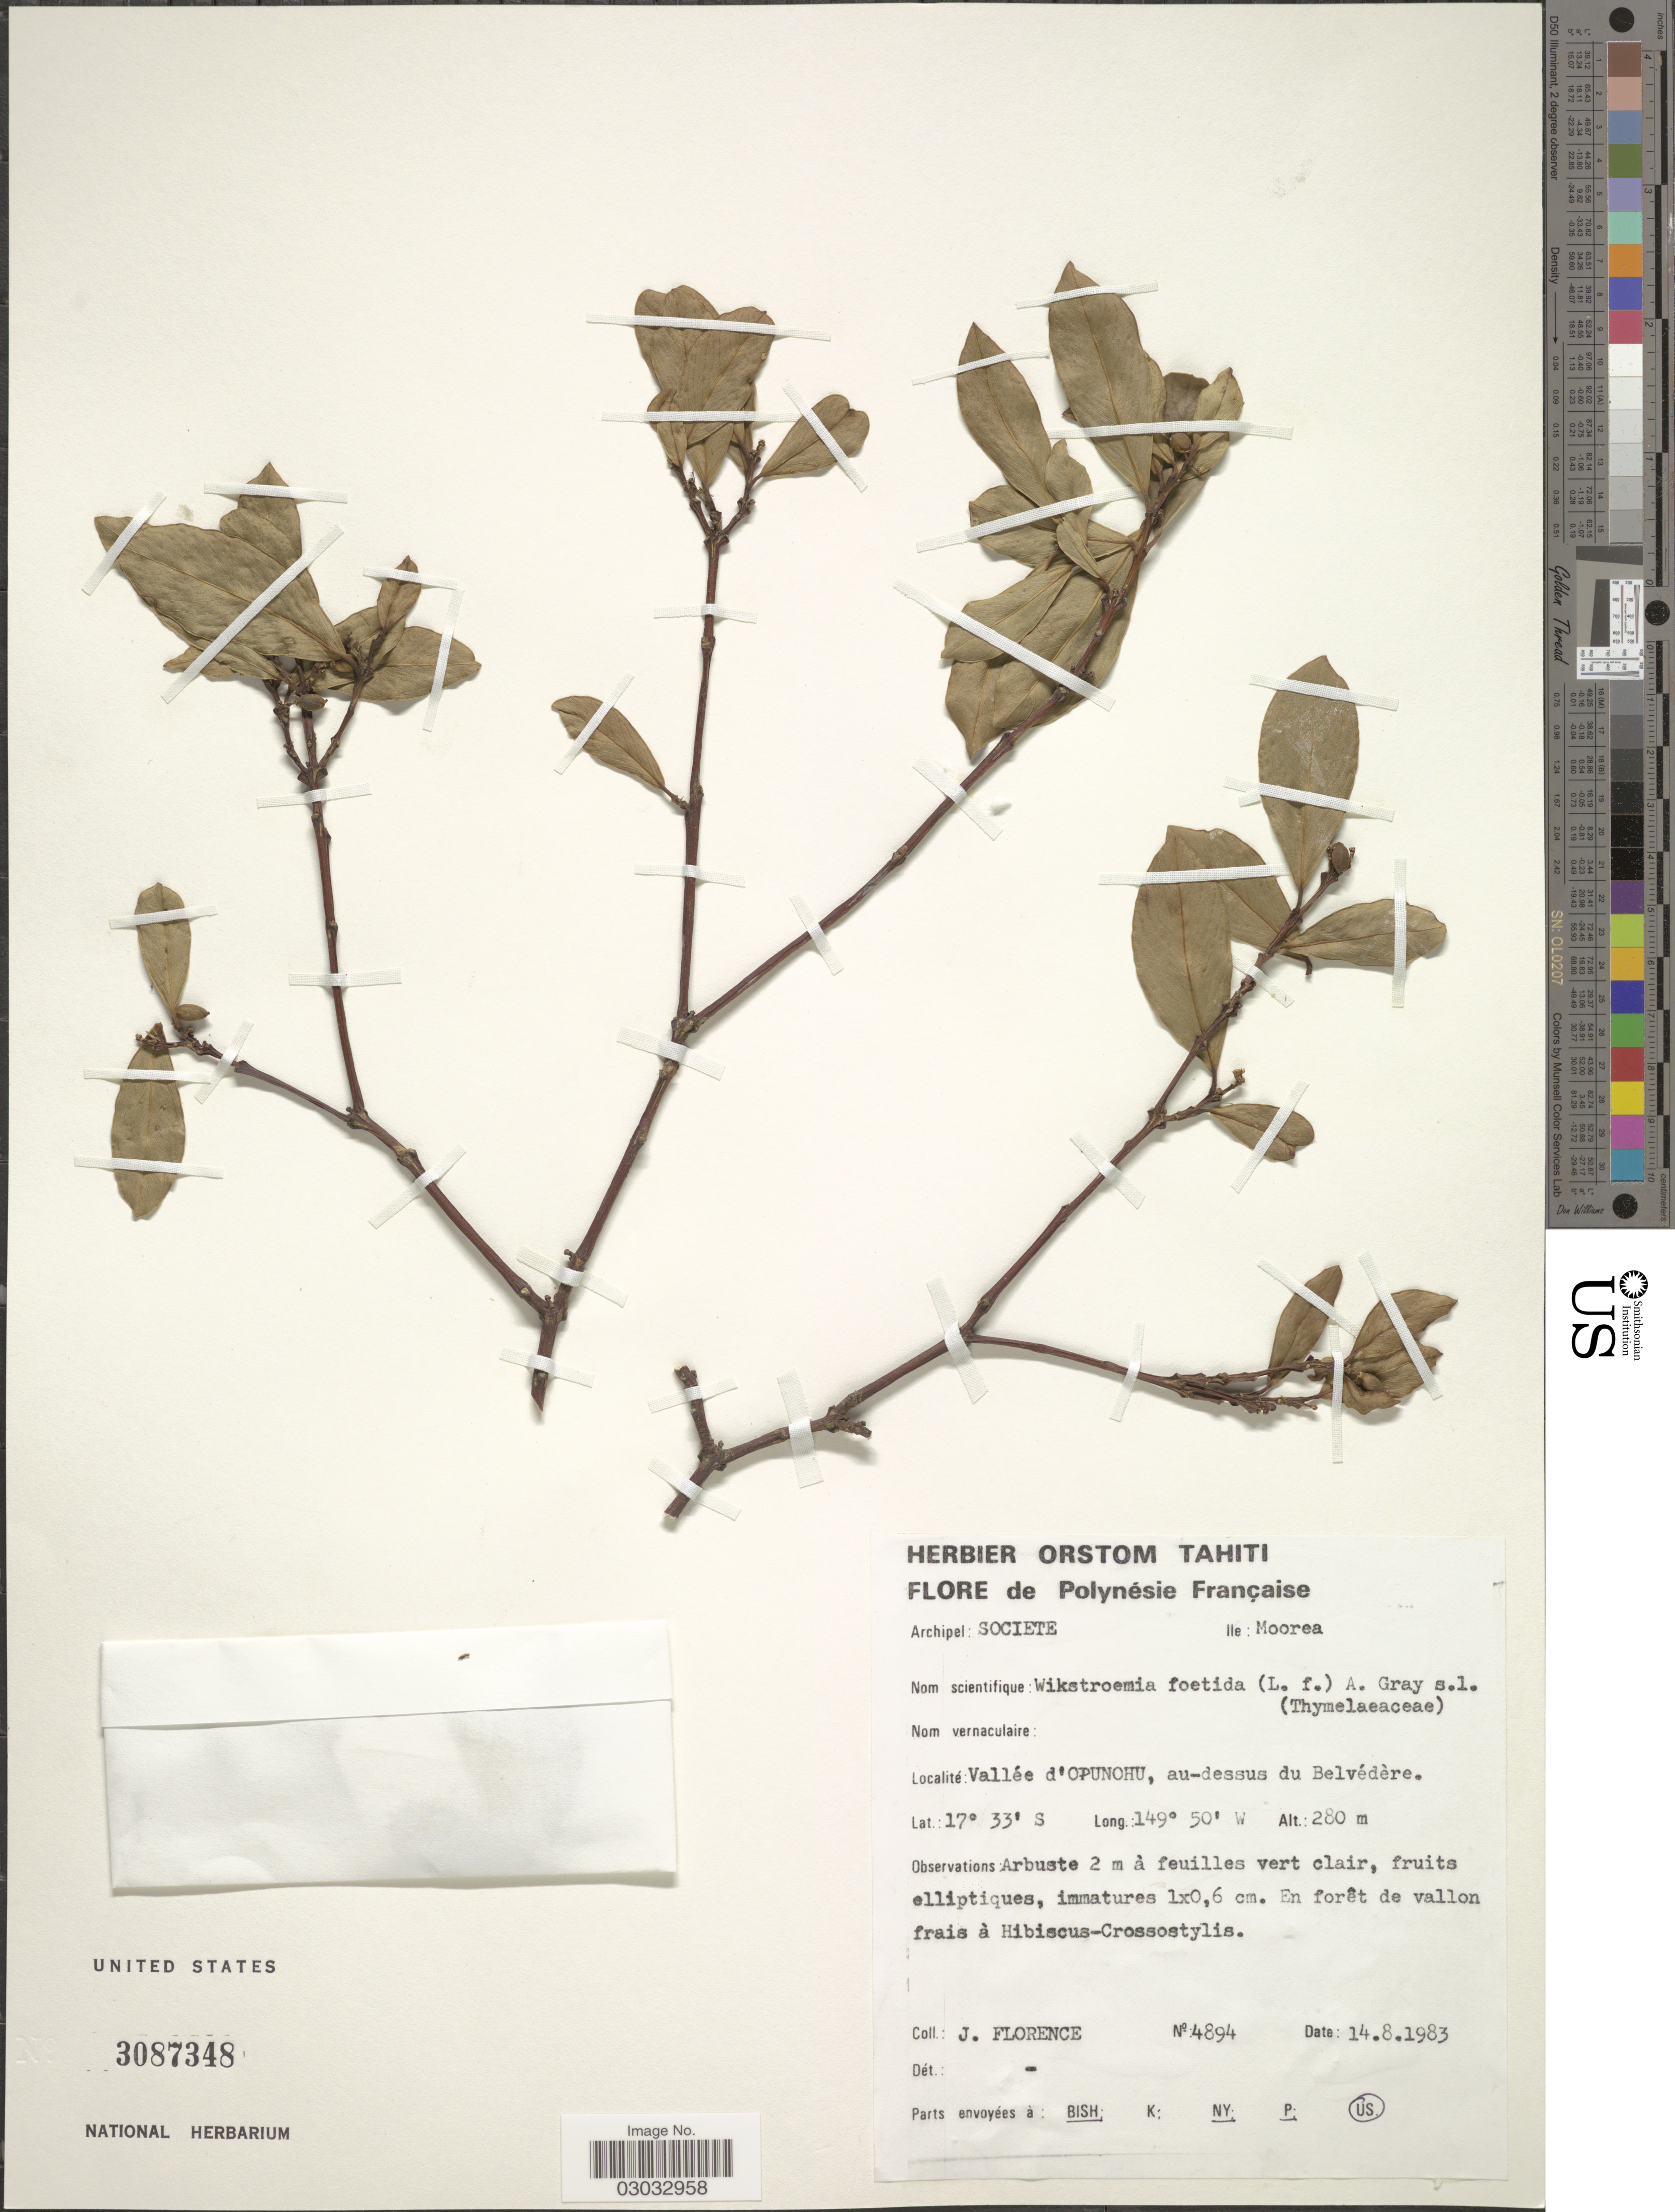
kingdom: Plantae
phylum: Tracheophyta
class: Magnoliopsida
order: Malvales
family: Thymelaeaceae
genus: Wikstroemia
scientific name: Wikstroemia coriacea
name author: Seem.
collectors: J. Florence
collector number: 4894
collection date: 1983-08-14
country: French Polynesia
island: Moorea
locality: Archipel: Societe, Ile: Moorea, Vallée d'Opunohu, au-dessus du Belvédère.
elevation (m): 280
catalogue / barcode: US 3087348